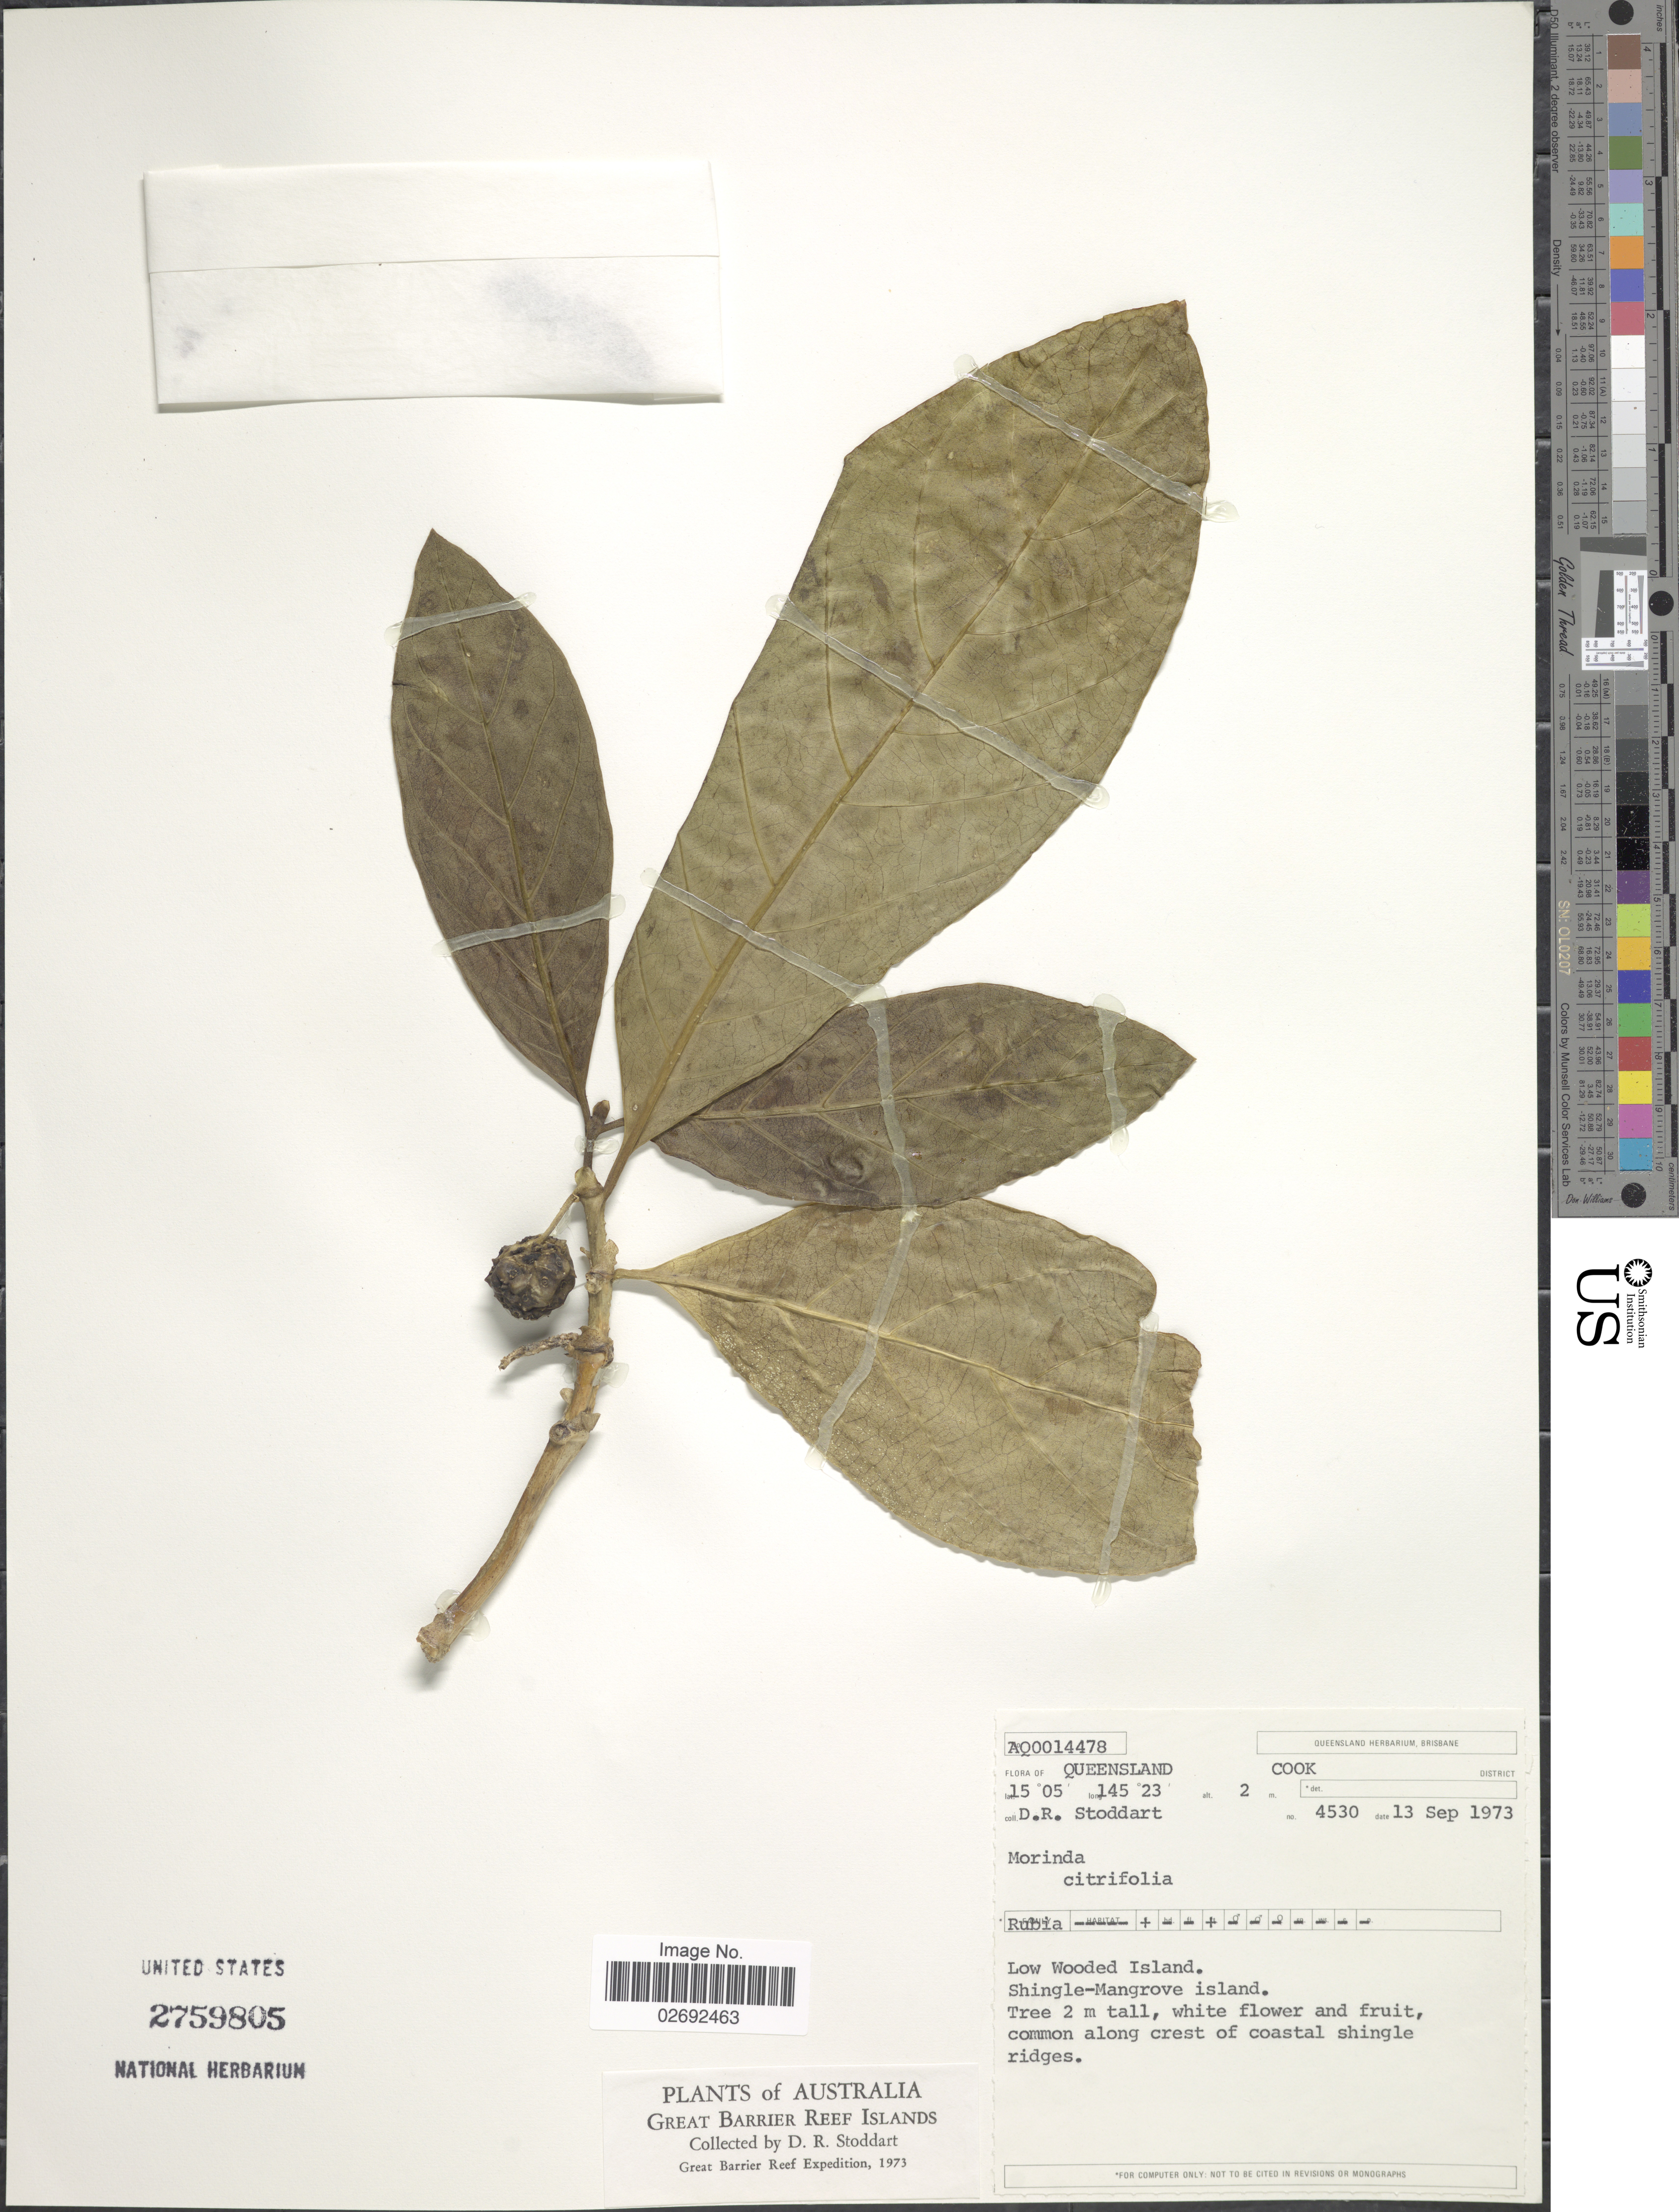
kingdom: Plantae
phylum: Tracheophyta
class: Magnoliopsida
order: Gentianales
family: Rubiaceae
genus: Morinda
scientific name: Morinda citrifolia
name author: L.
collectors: D. R. Stoddart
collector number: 4530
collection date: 1973-09-13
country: Australia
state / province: Queensland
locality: Cook District. Low Wooded Island. Shingle-Mangrove island.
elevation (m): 2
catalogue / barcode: US 2759805